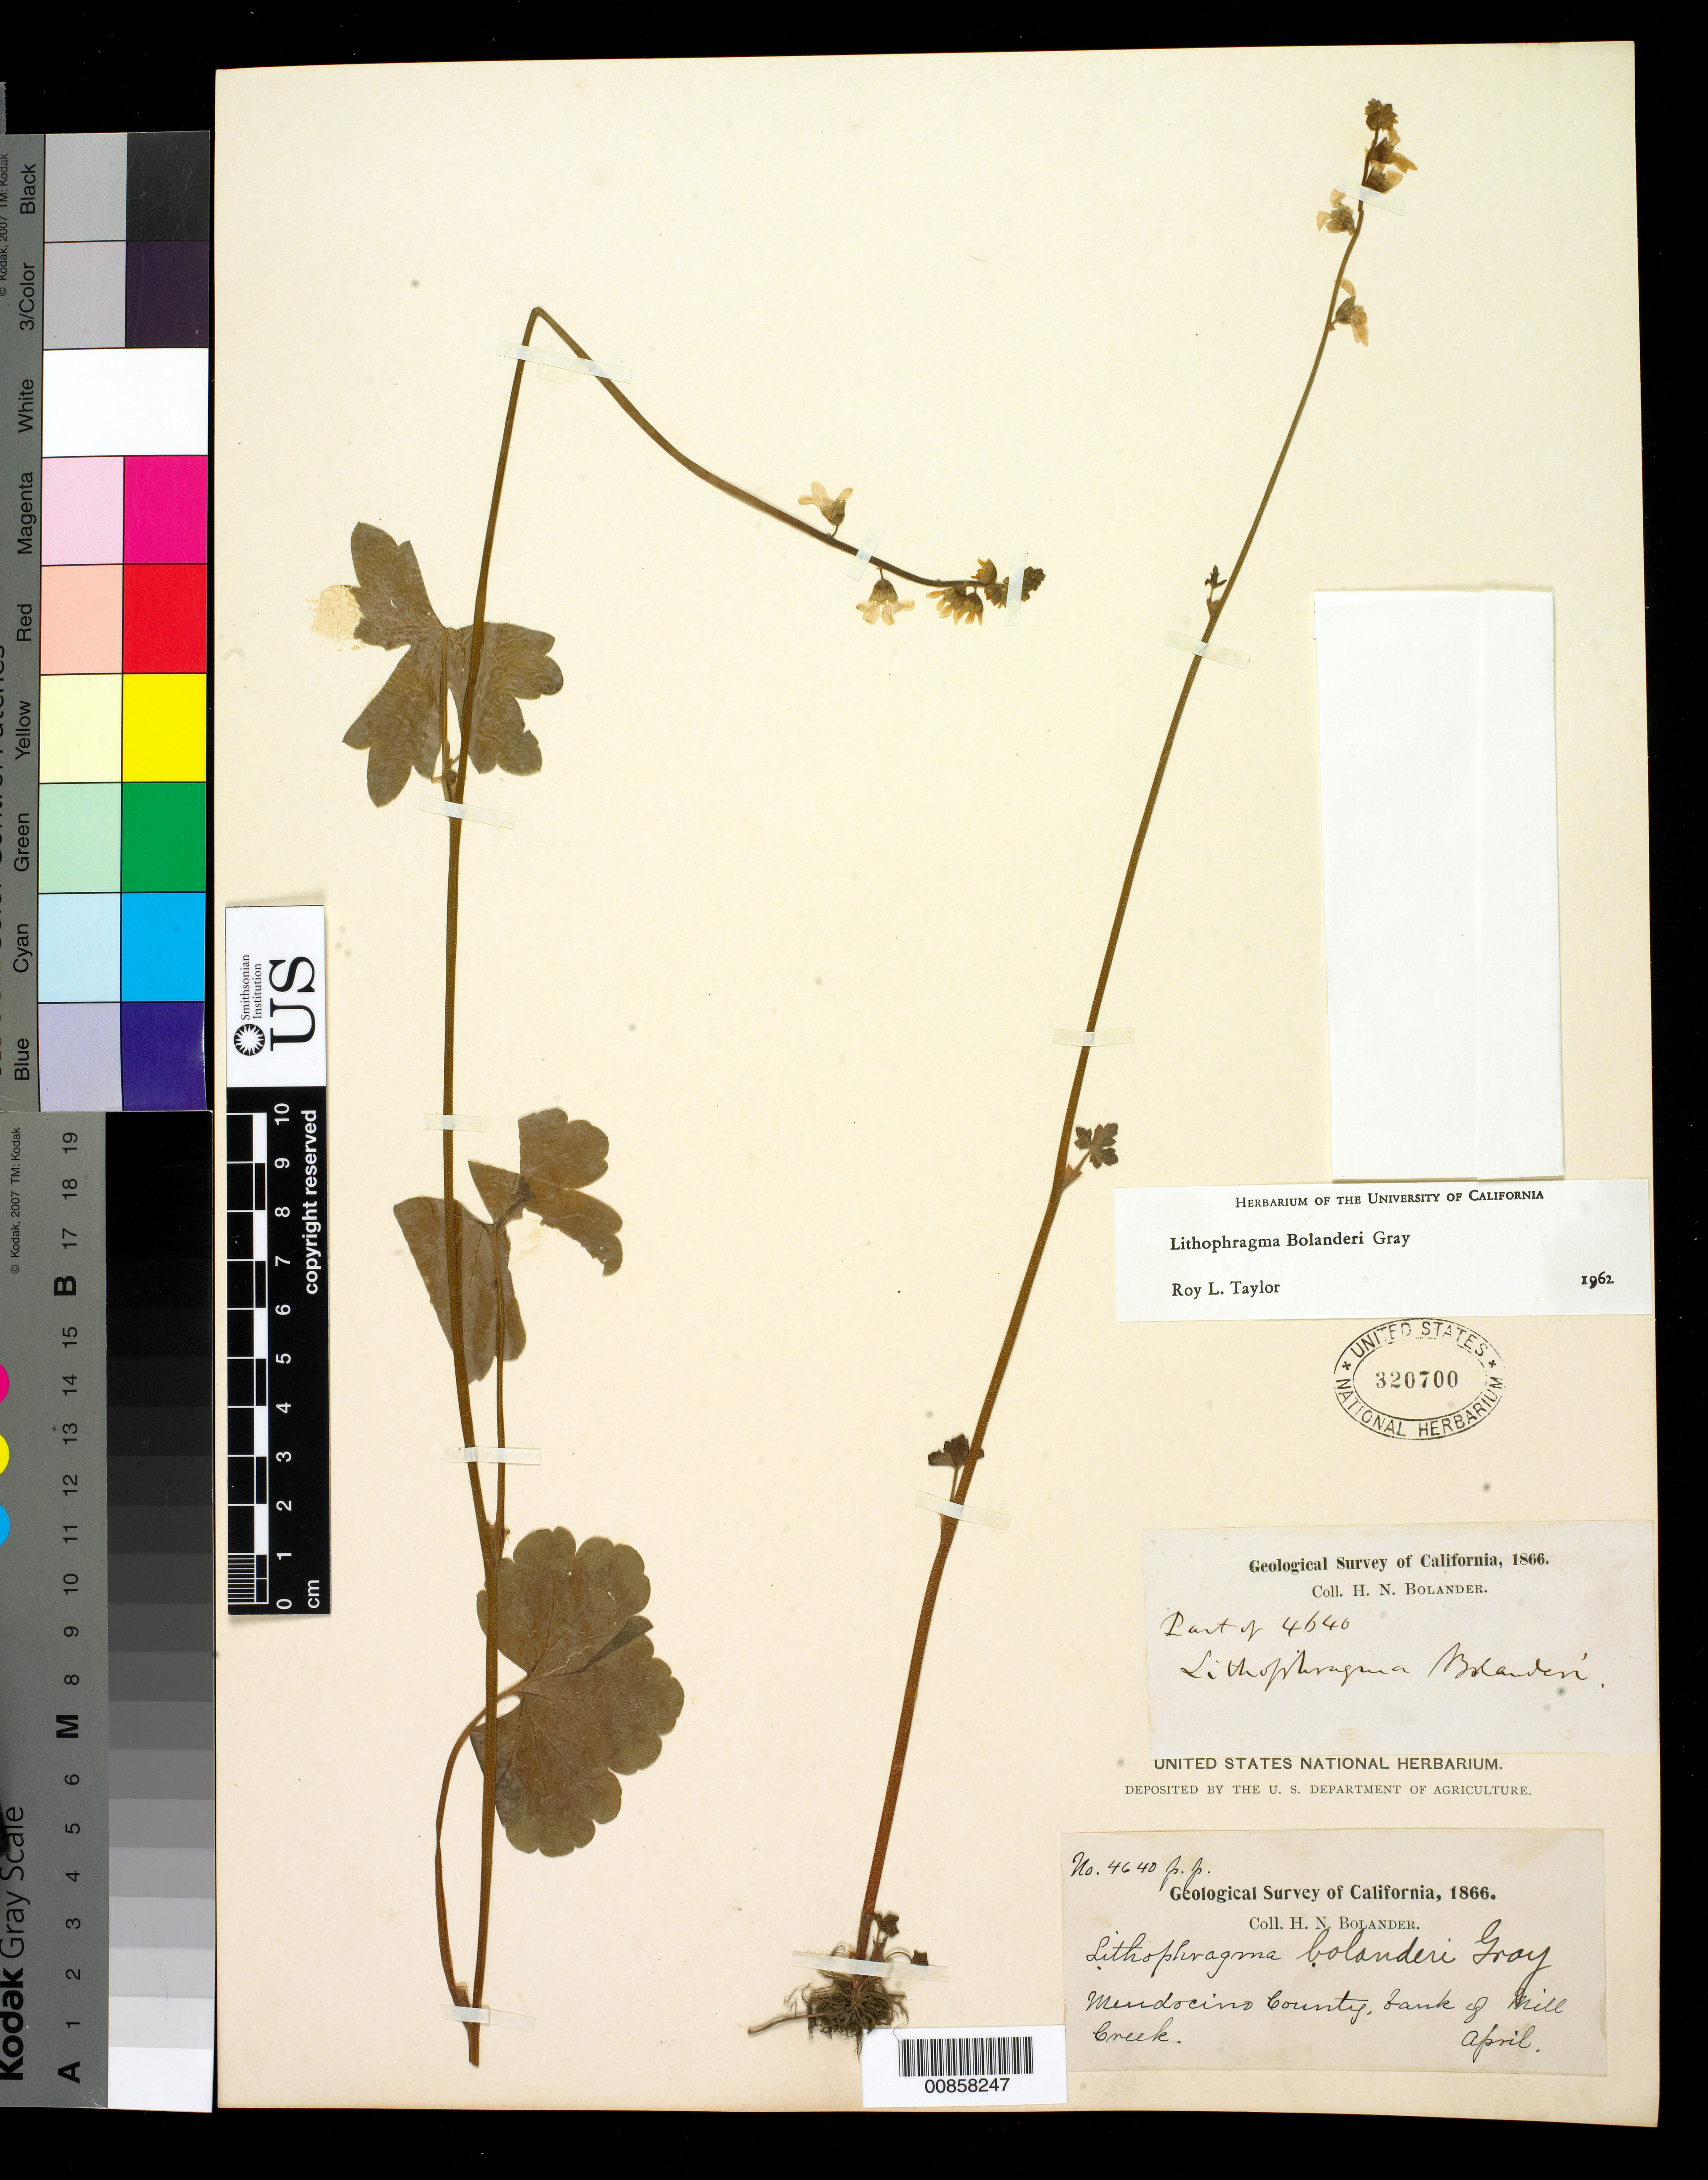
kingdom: Plantae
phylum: Tracheophyta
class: Magnoliopsida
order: Saxifragales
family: Saxifragaceae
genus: Lithophragma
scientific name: Lithophragma bolanderi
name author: A. Gray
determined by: Taylor, R. L.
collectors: H. Bolander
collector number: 4640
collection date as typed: Apr 1866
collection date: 1866-04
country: United States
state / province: California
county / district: Mendocino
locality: Bank of Hill Creek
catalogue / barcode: US 320700